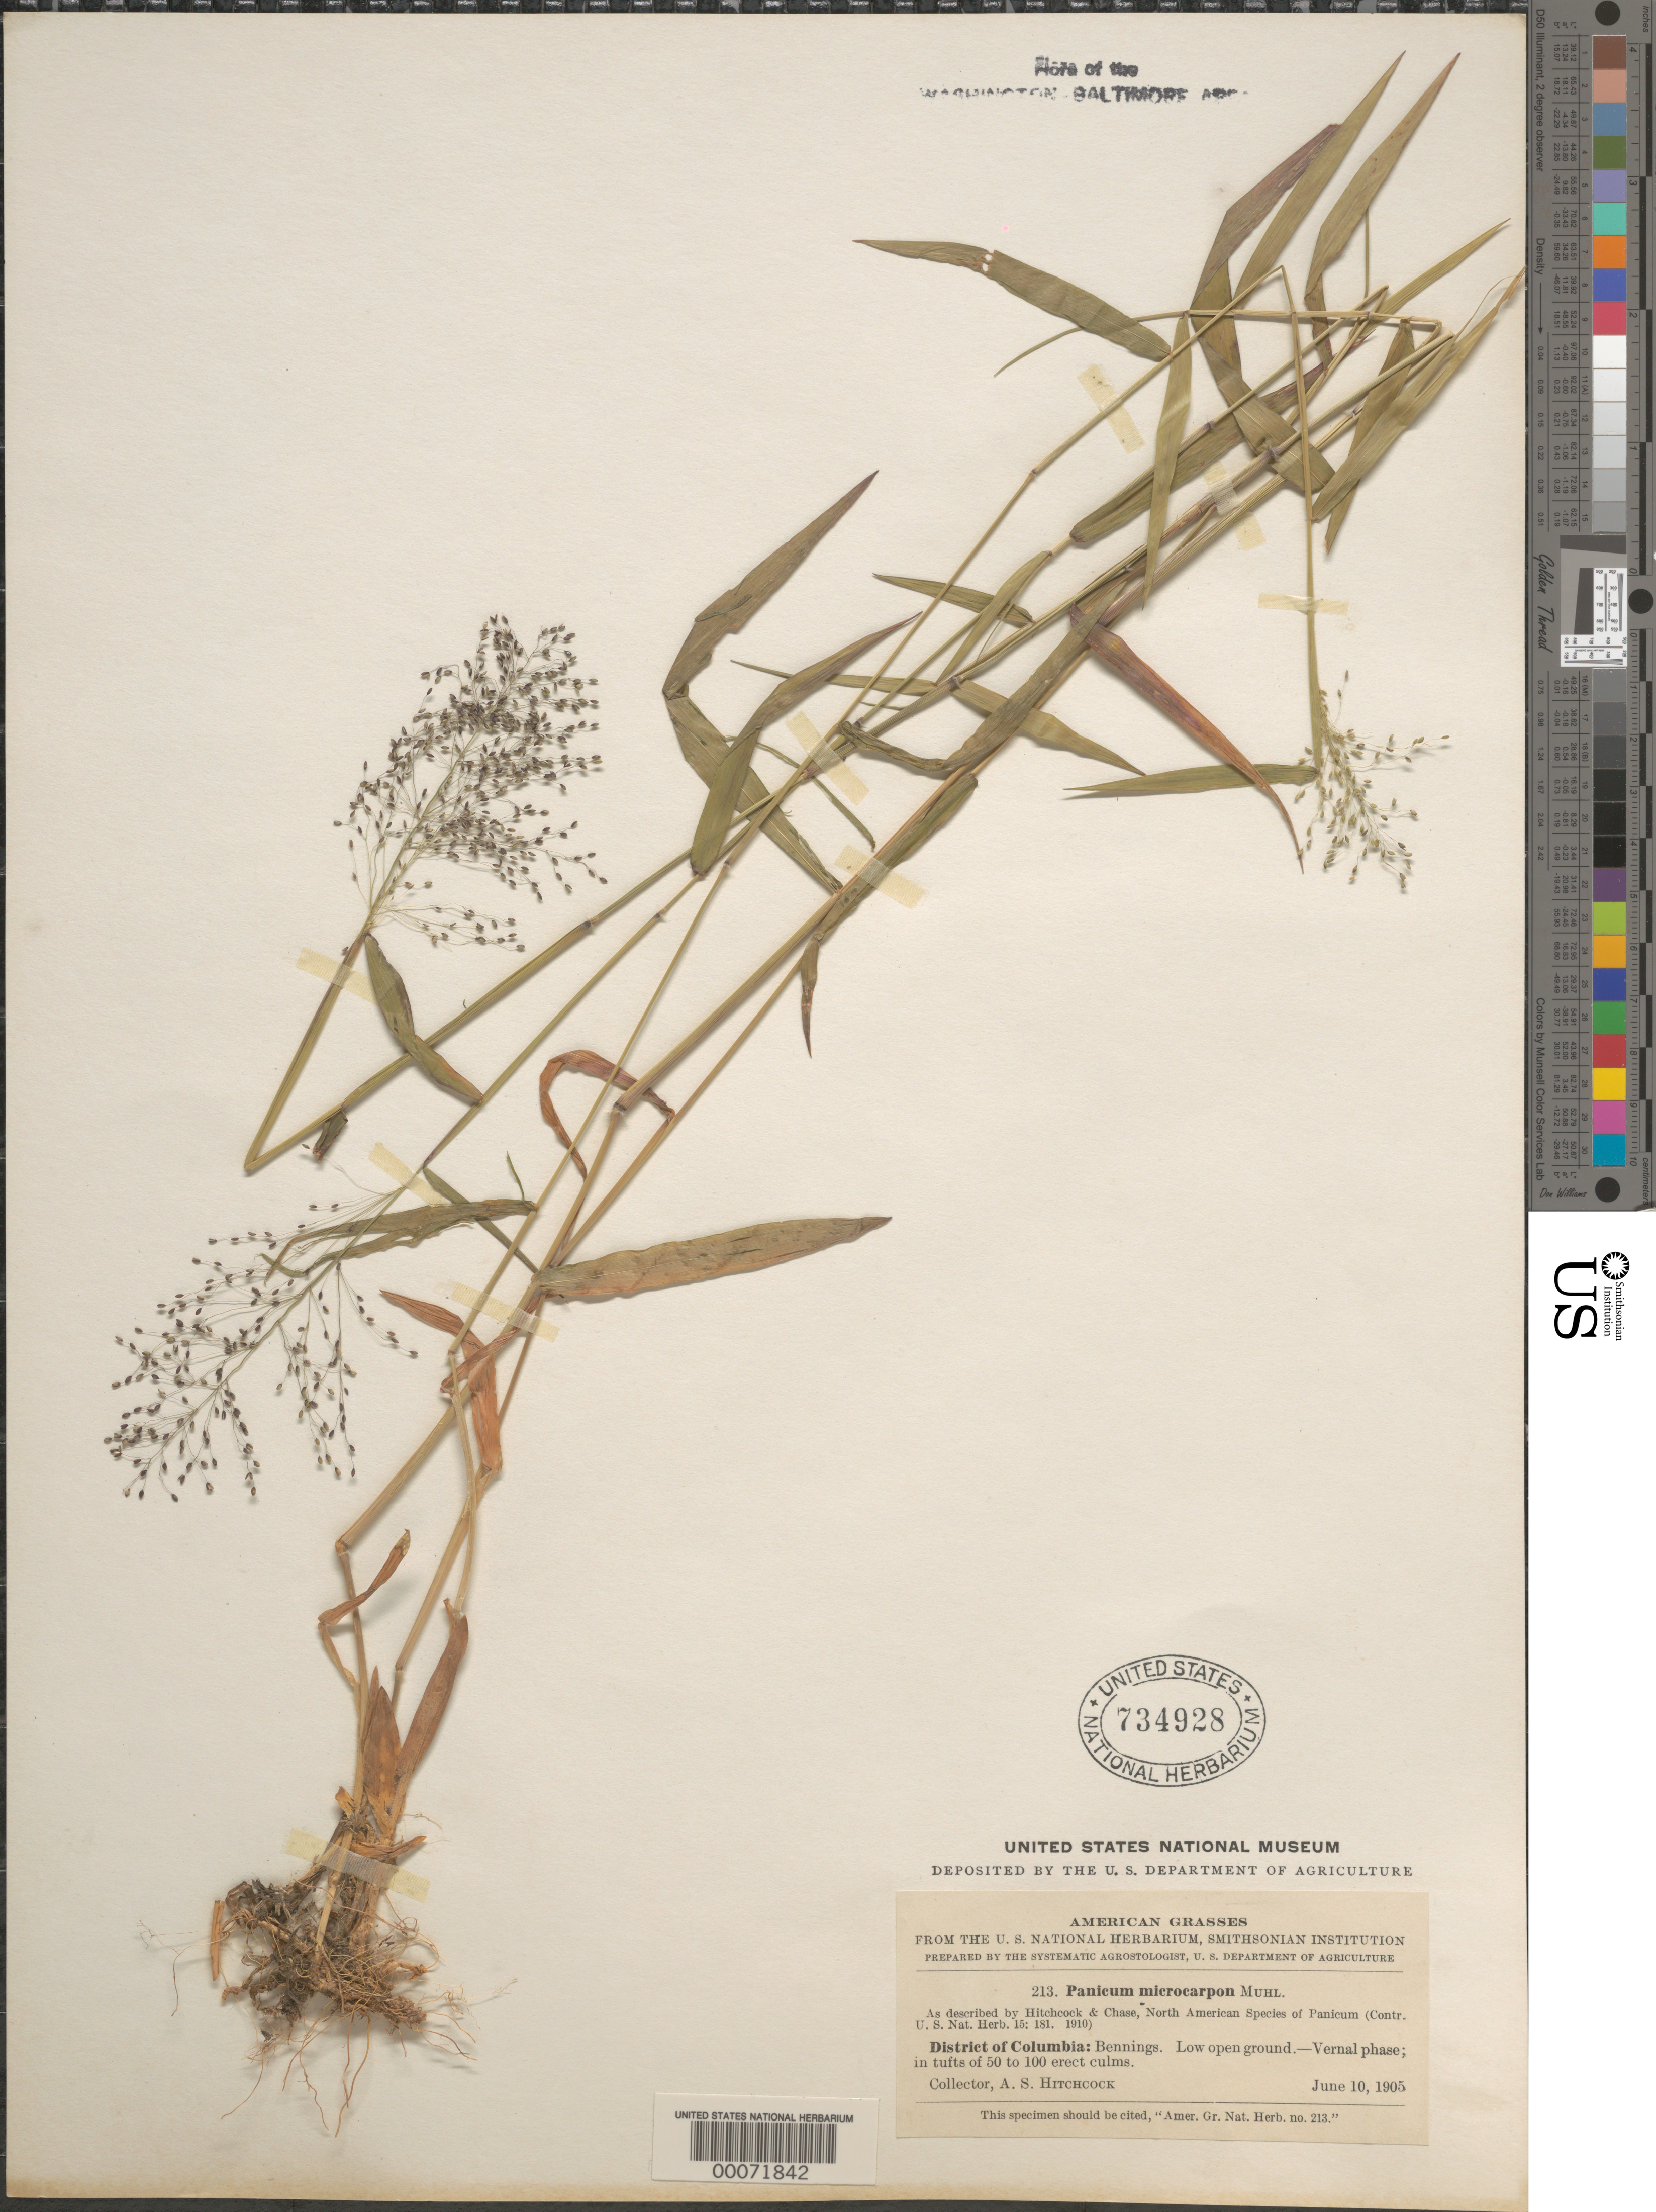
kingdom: Plantae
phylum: Tracheophyta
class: Liliopsida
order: Poales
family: Poaceae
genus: Dichanthelium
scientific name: Dichanthelium dichotomum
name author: (L.) Gould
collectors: A. S. Hitchcock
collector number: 213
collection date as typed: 10 Jun 1905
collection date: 1905-06-10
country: United States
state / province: District of Columbia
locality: Bennings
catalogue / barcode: US 734928